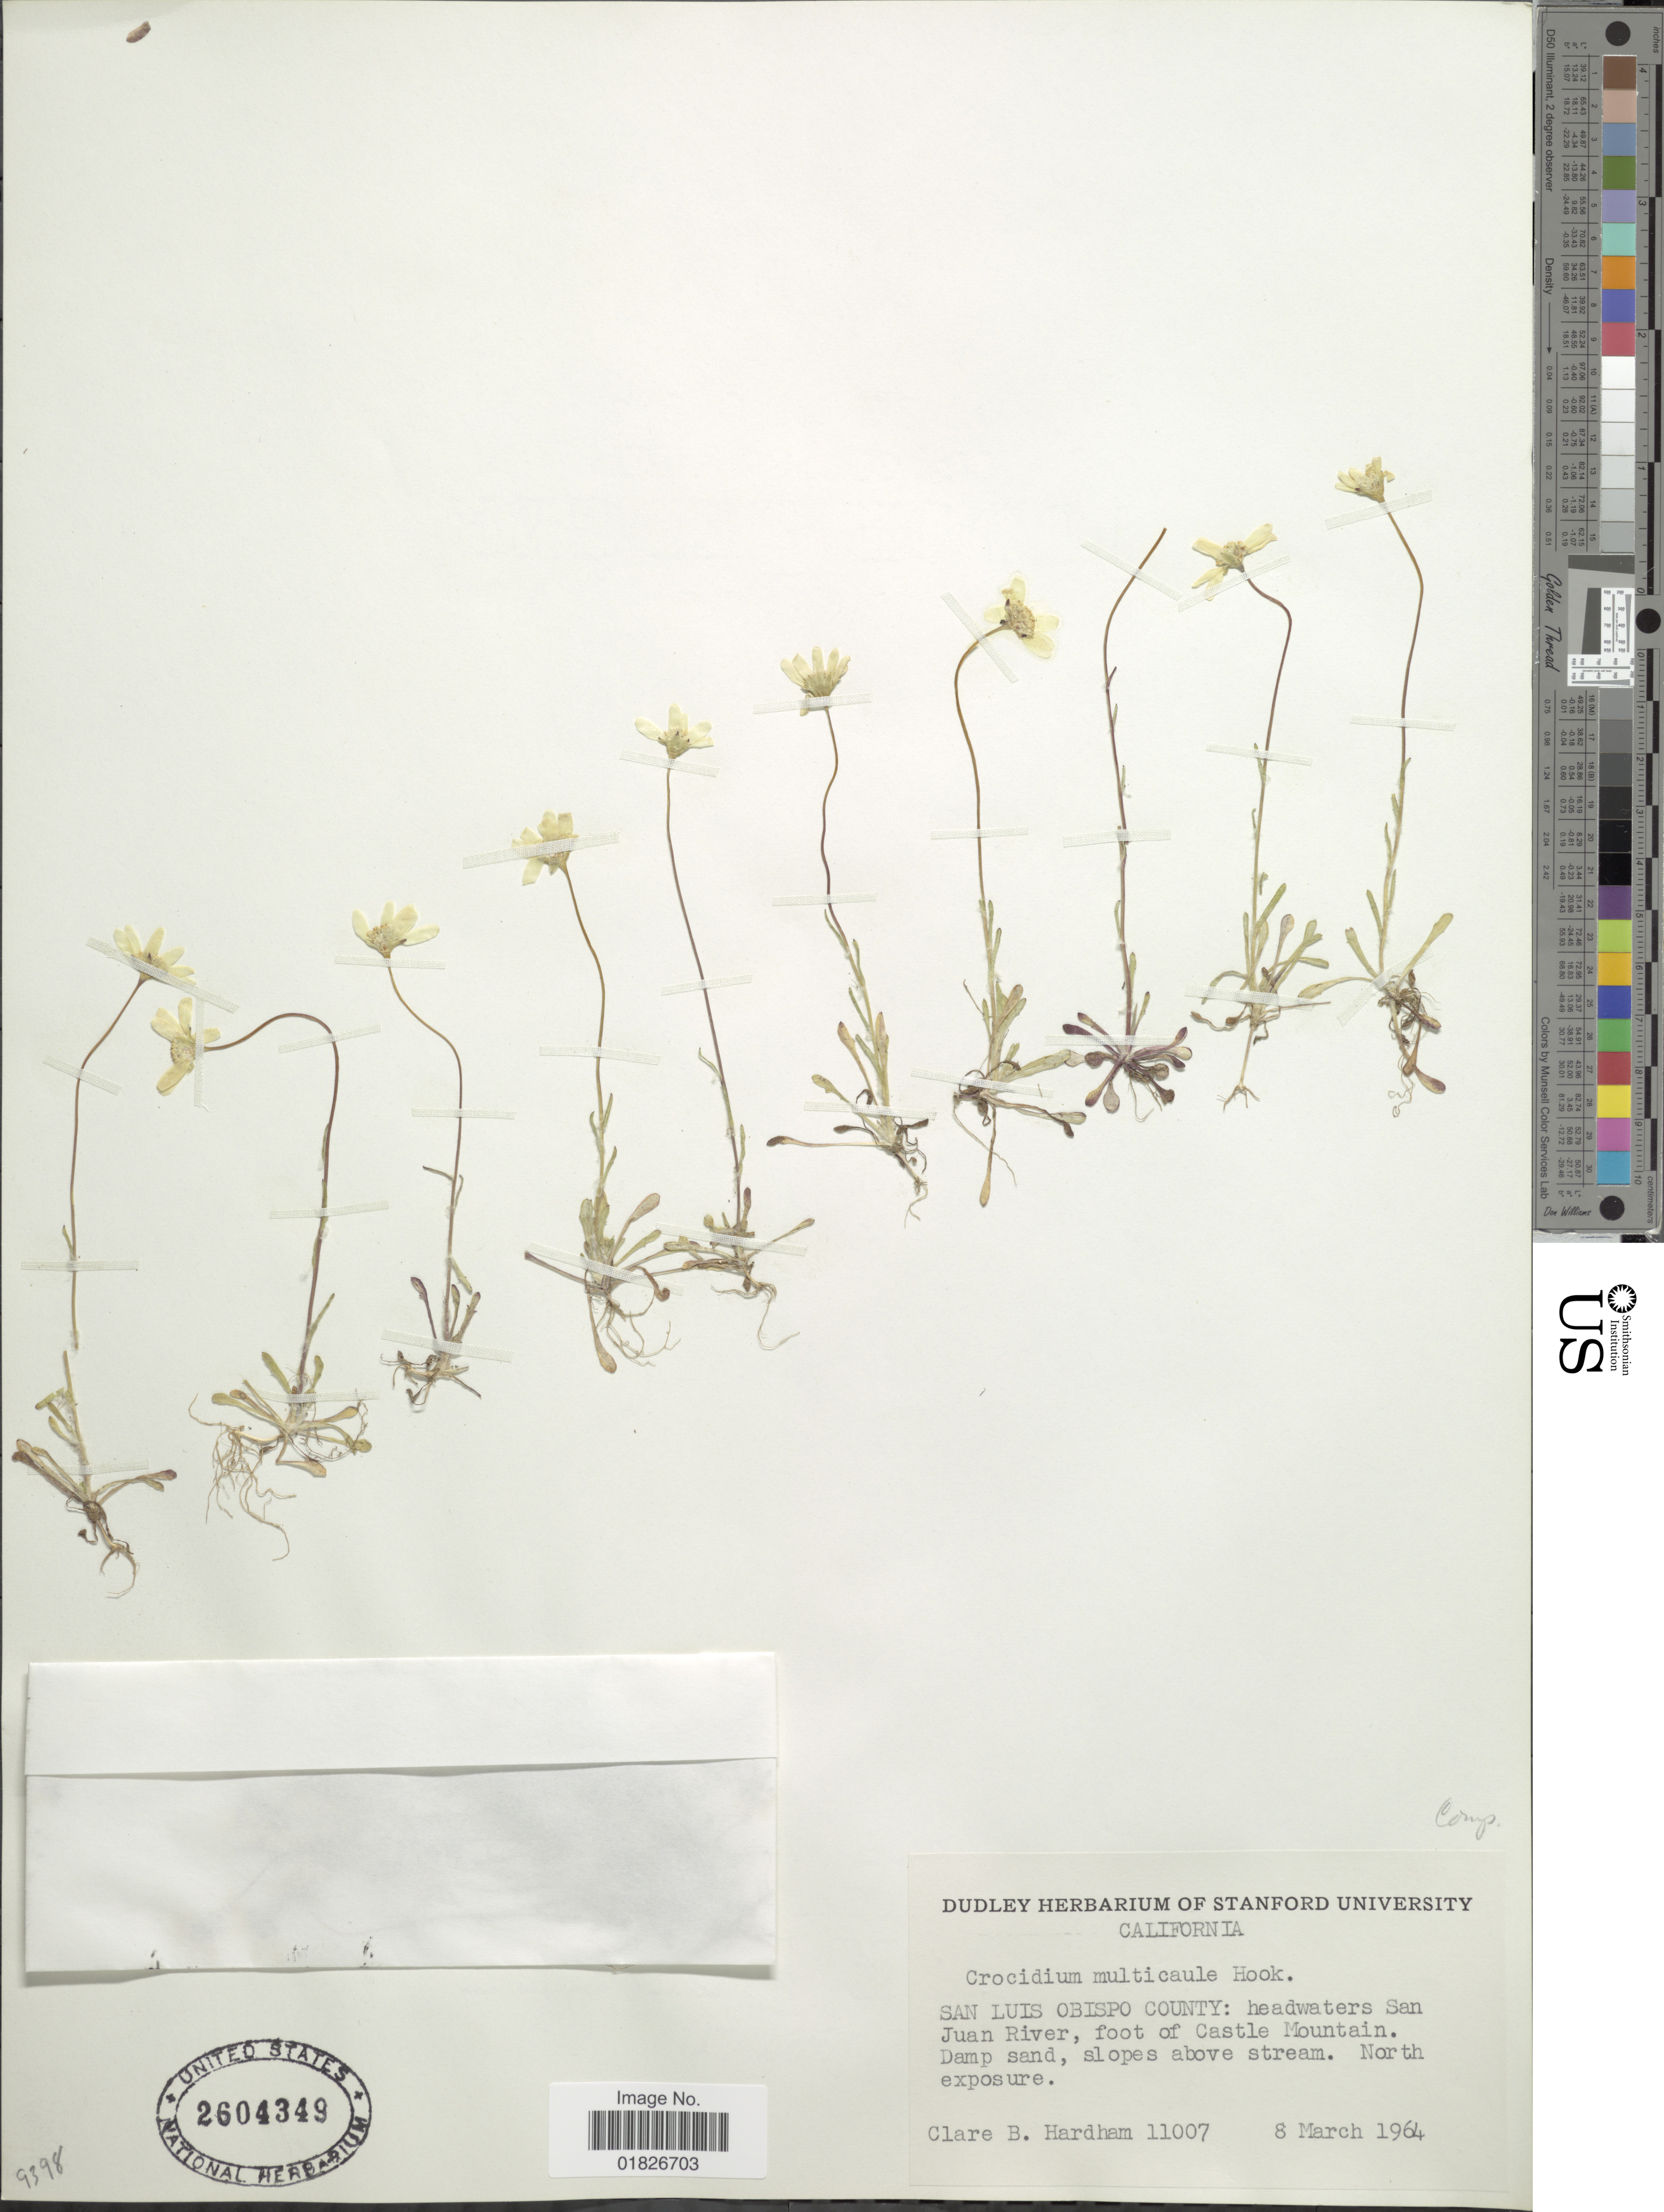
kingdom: Plantae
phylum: Tracheophyta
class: Magnoliopsida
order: Asterales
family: Asteraceae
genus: Crocidium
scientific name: Crocidium multicaule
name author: Hook.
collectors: C. Hardham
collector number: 11007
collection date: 1964-03-08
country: United States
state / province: California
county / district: San Luis Obispo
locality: San Luis Obispo County, headwaters San Juan River, foot of Castle Mountain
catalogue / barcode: US 2604349